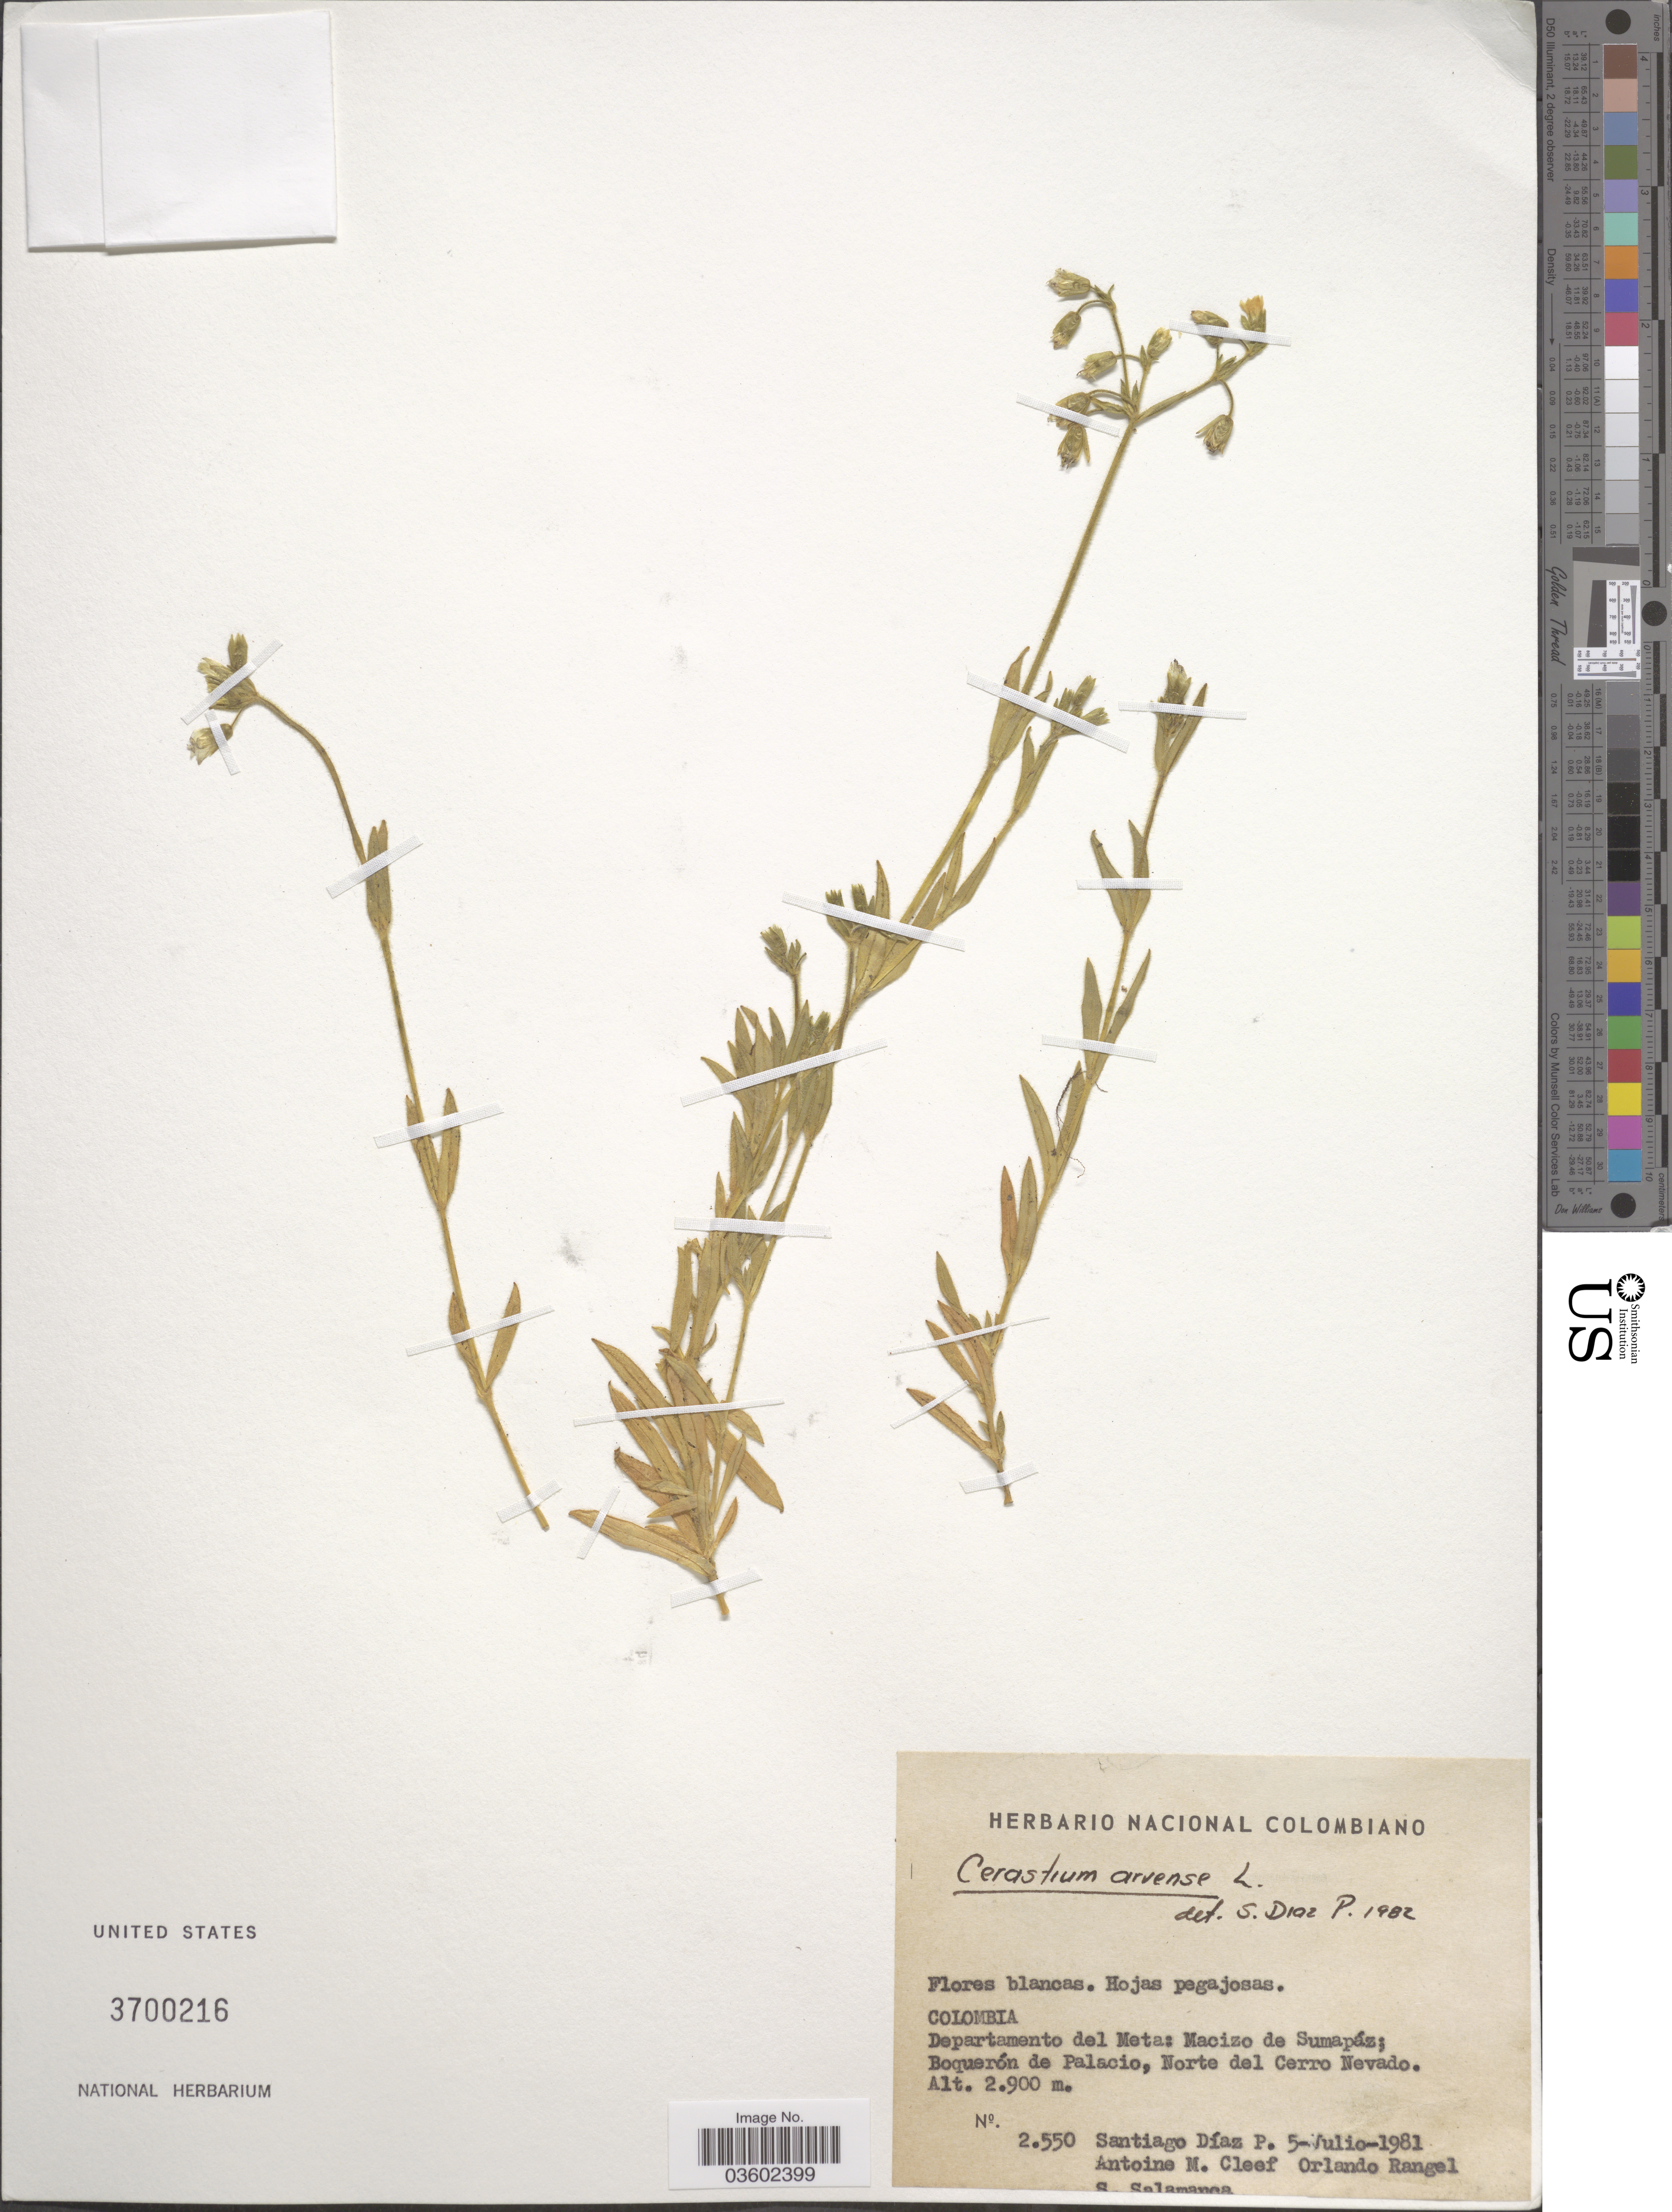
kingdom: Plantae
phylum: Tracheophyta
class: Magnoliopsida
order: Caryophyllales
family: Caryophyllaceae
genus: Cerastium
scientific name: Cerastium arvense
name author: L.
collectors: S. Diaz P., A. M. Cleef, O. Rangel & S. Salamanca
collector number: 2550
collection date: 1981-07-05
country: Colombia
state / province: Meta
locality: Departamento del Meta: Macizo de Sumapáz; Boquerón de Palacio, Norte del Cerro Nevado.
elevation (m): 2900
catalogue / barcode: US 3700216